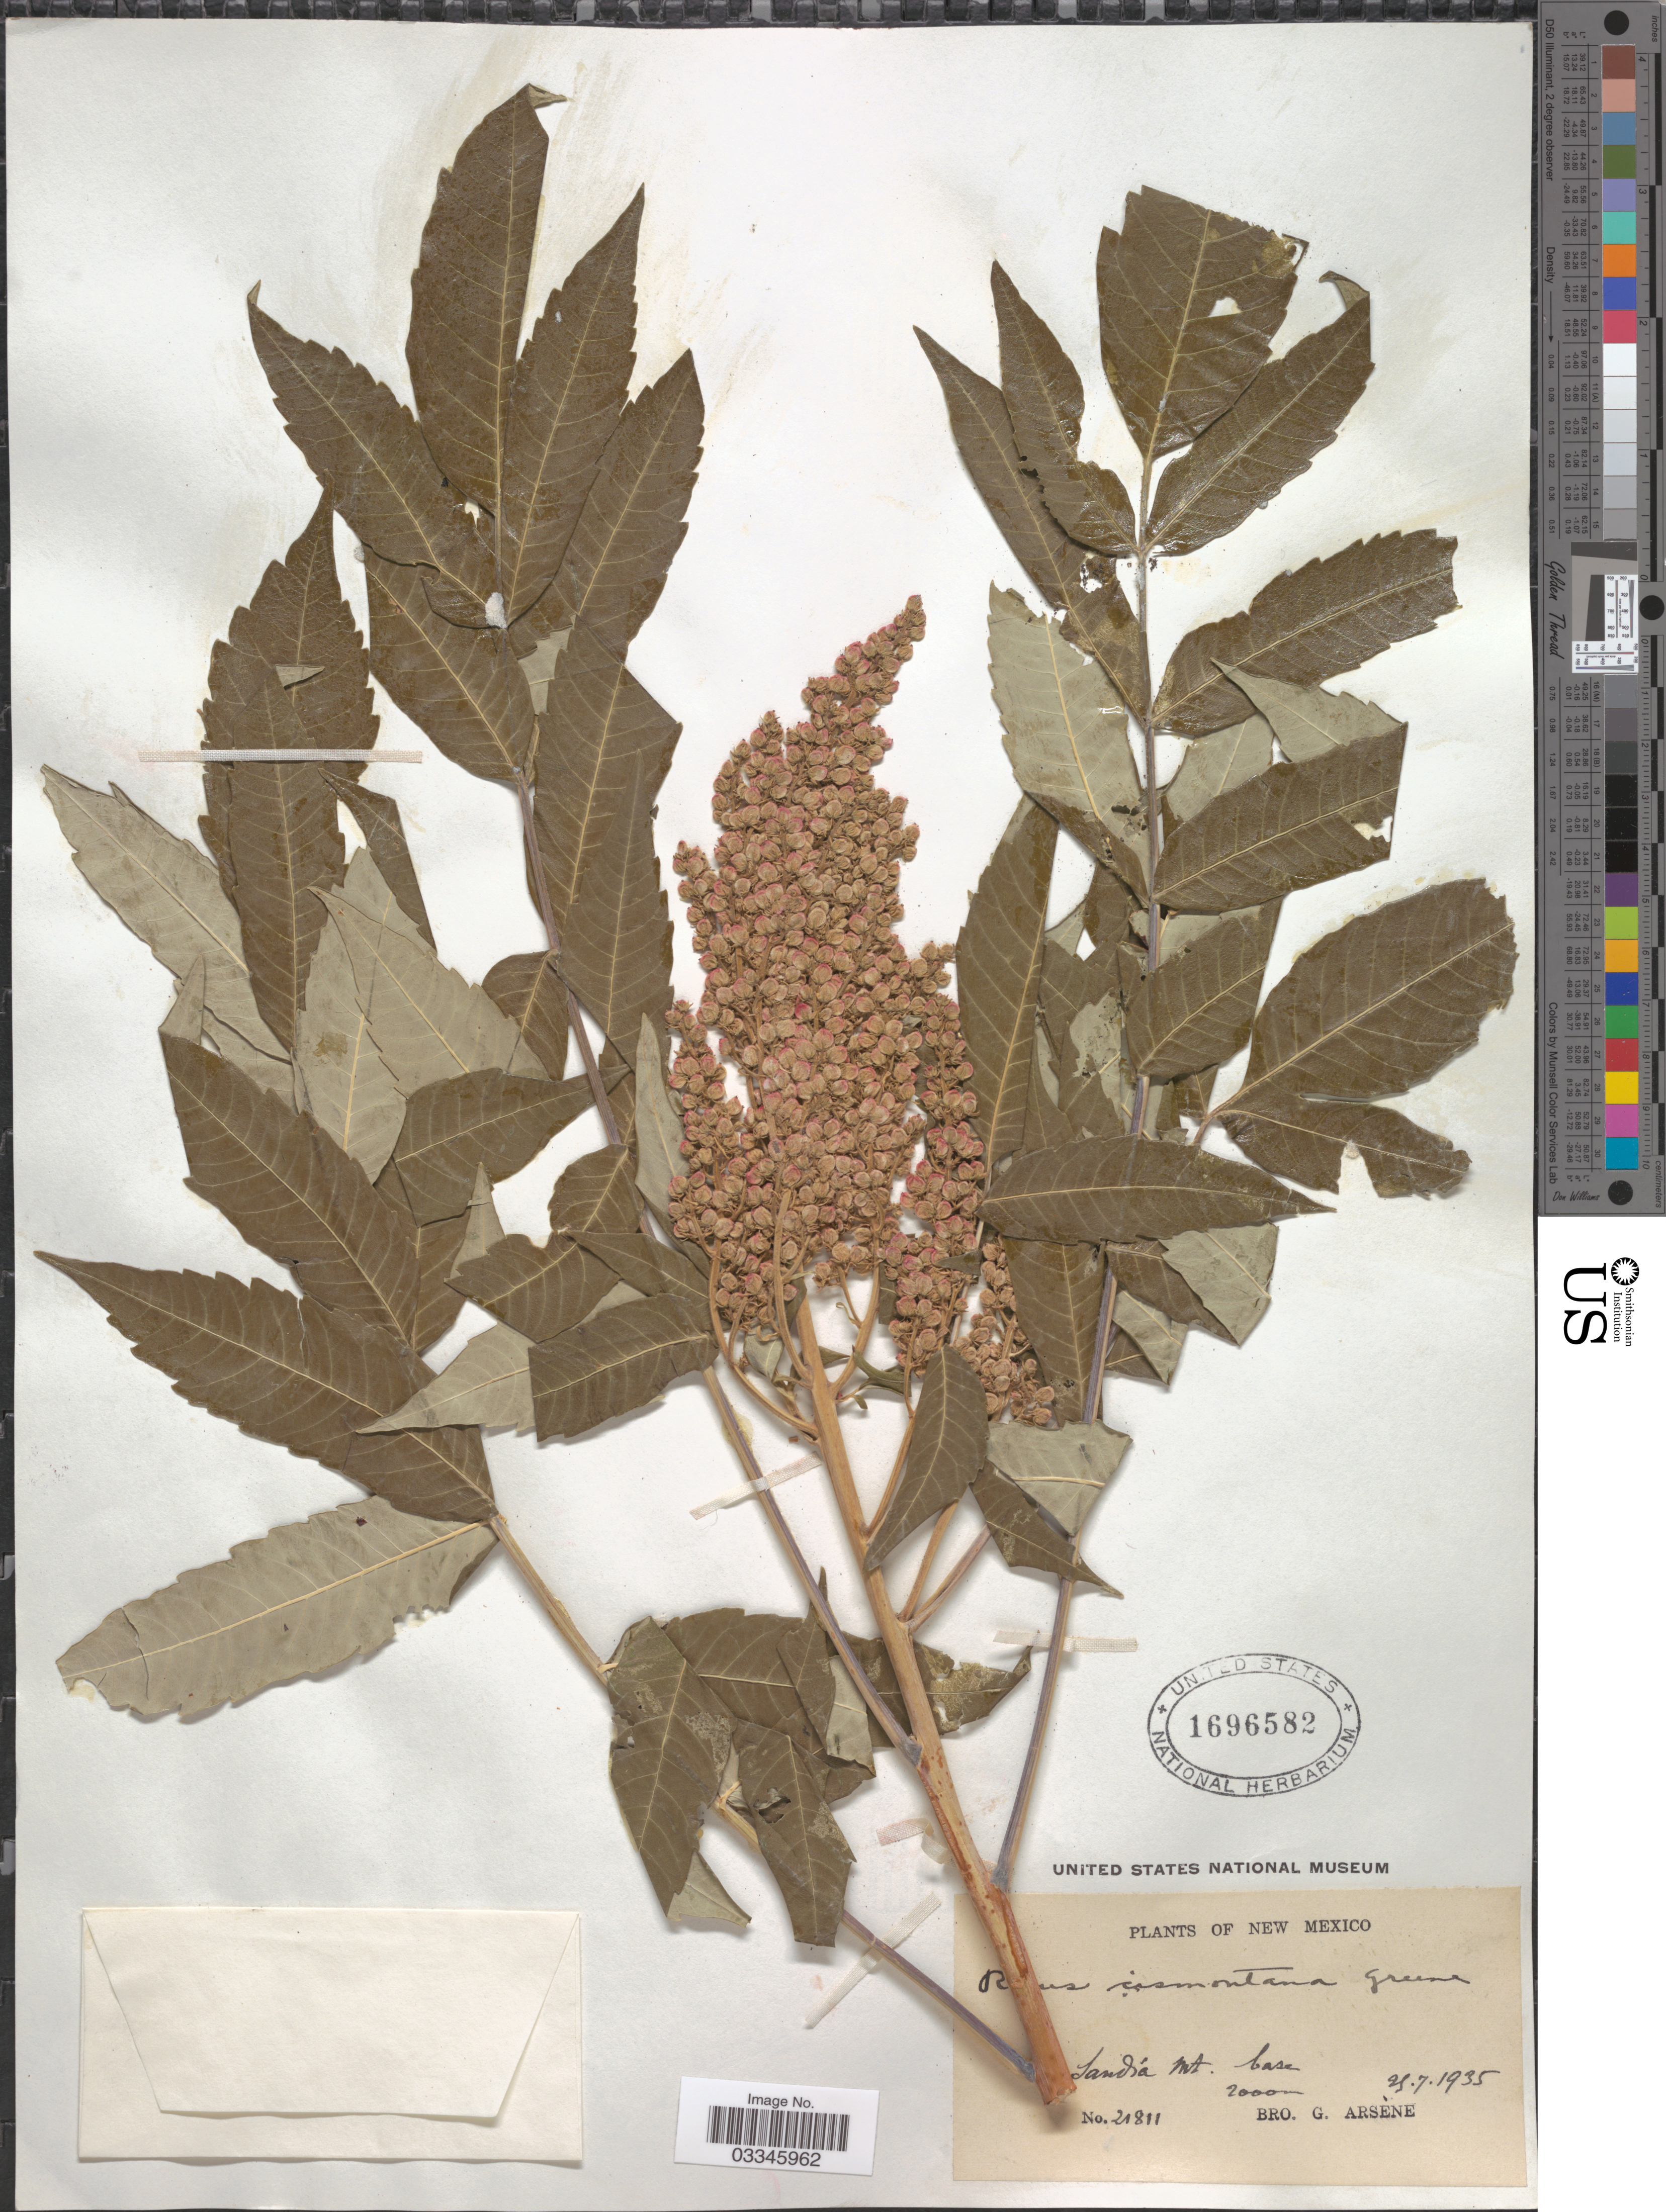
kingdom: Plantae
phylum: Tracheophyta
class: Magnoliopsida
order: Sapindales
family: Anacardiaceae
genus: Rhus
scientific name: Rhus glabra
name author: L.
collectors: Bro. G. Arsène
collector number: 21811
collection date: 1935-07-25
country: United States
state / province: New Mexico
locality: Sandia Mt. base.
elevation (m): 2000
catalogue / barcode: US 1696582